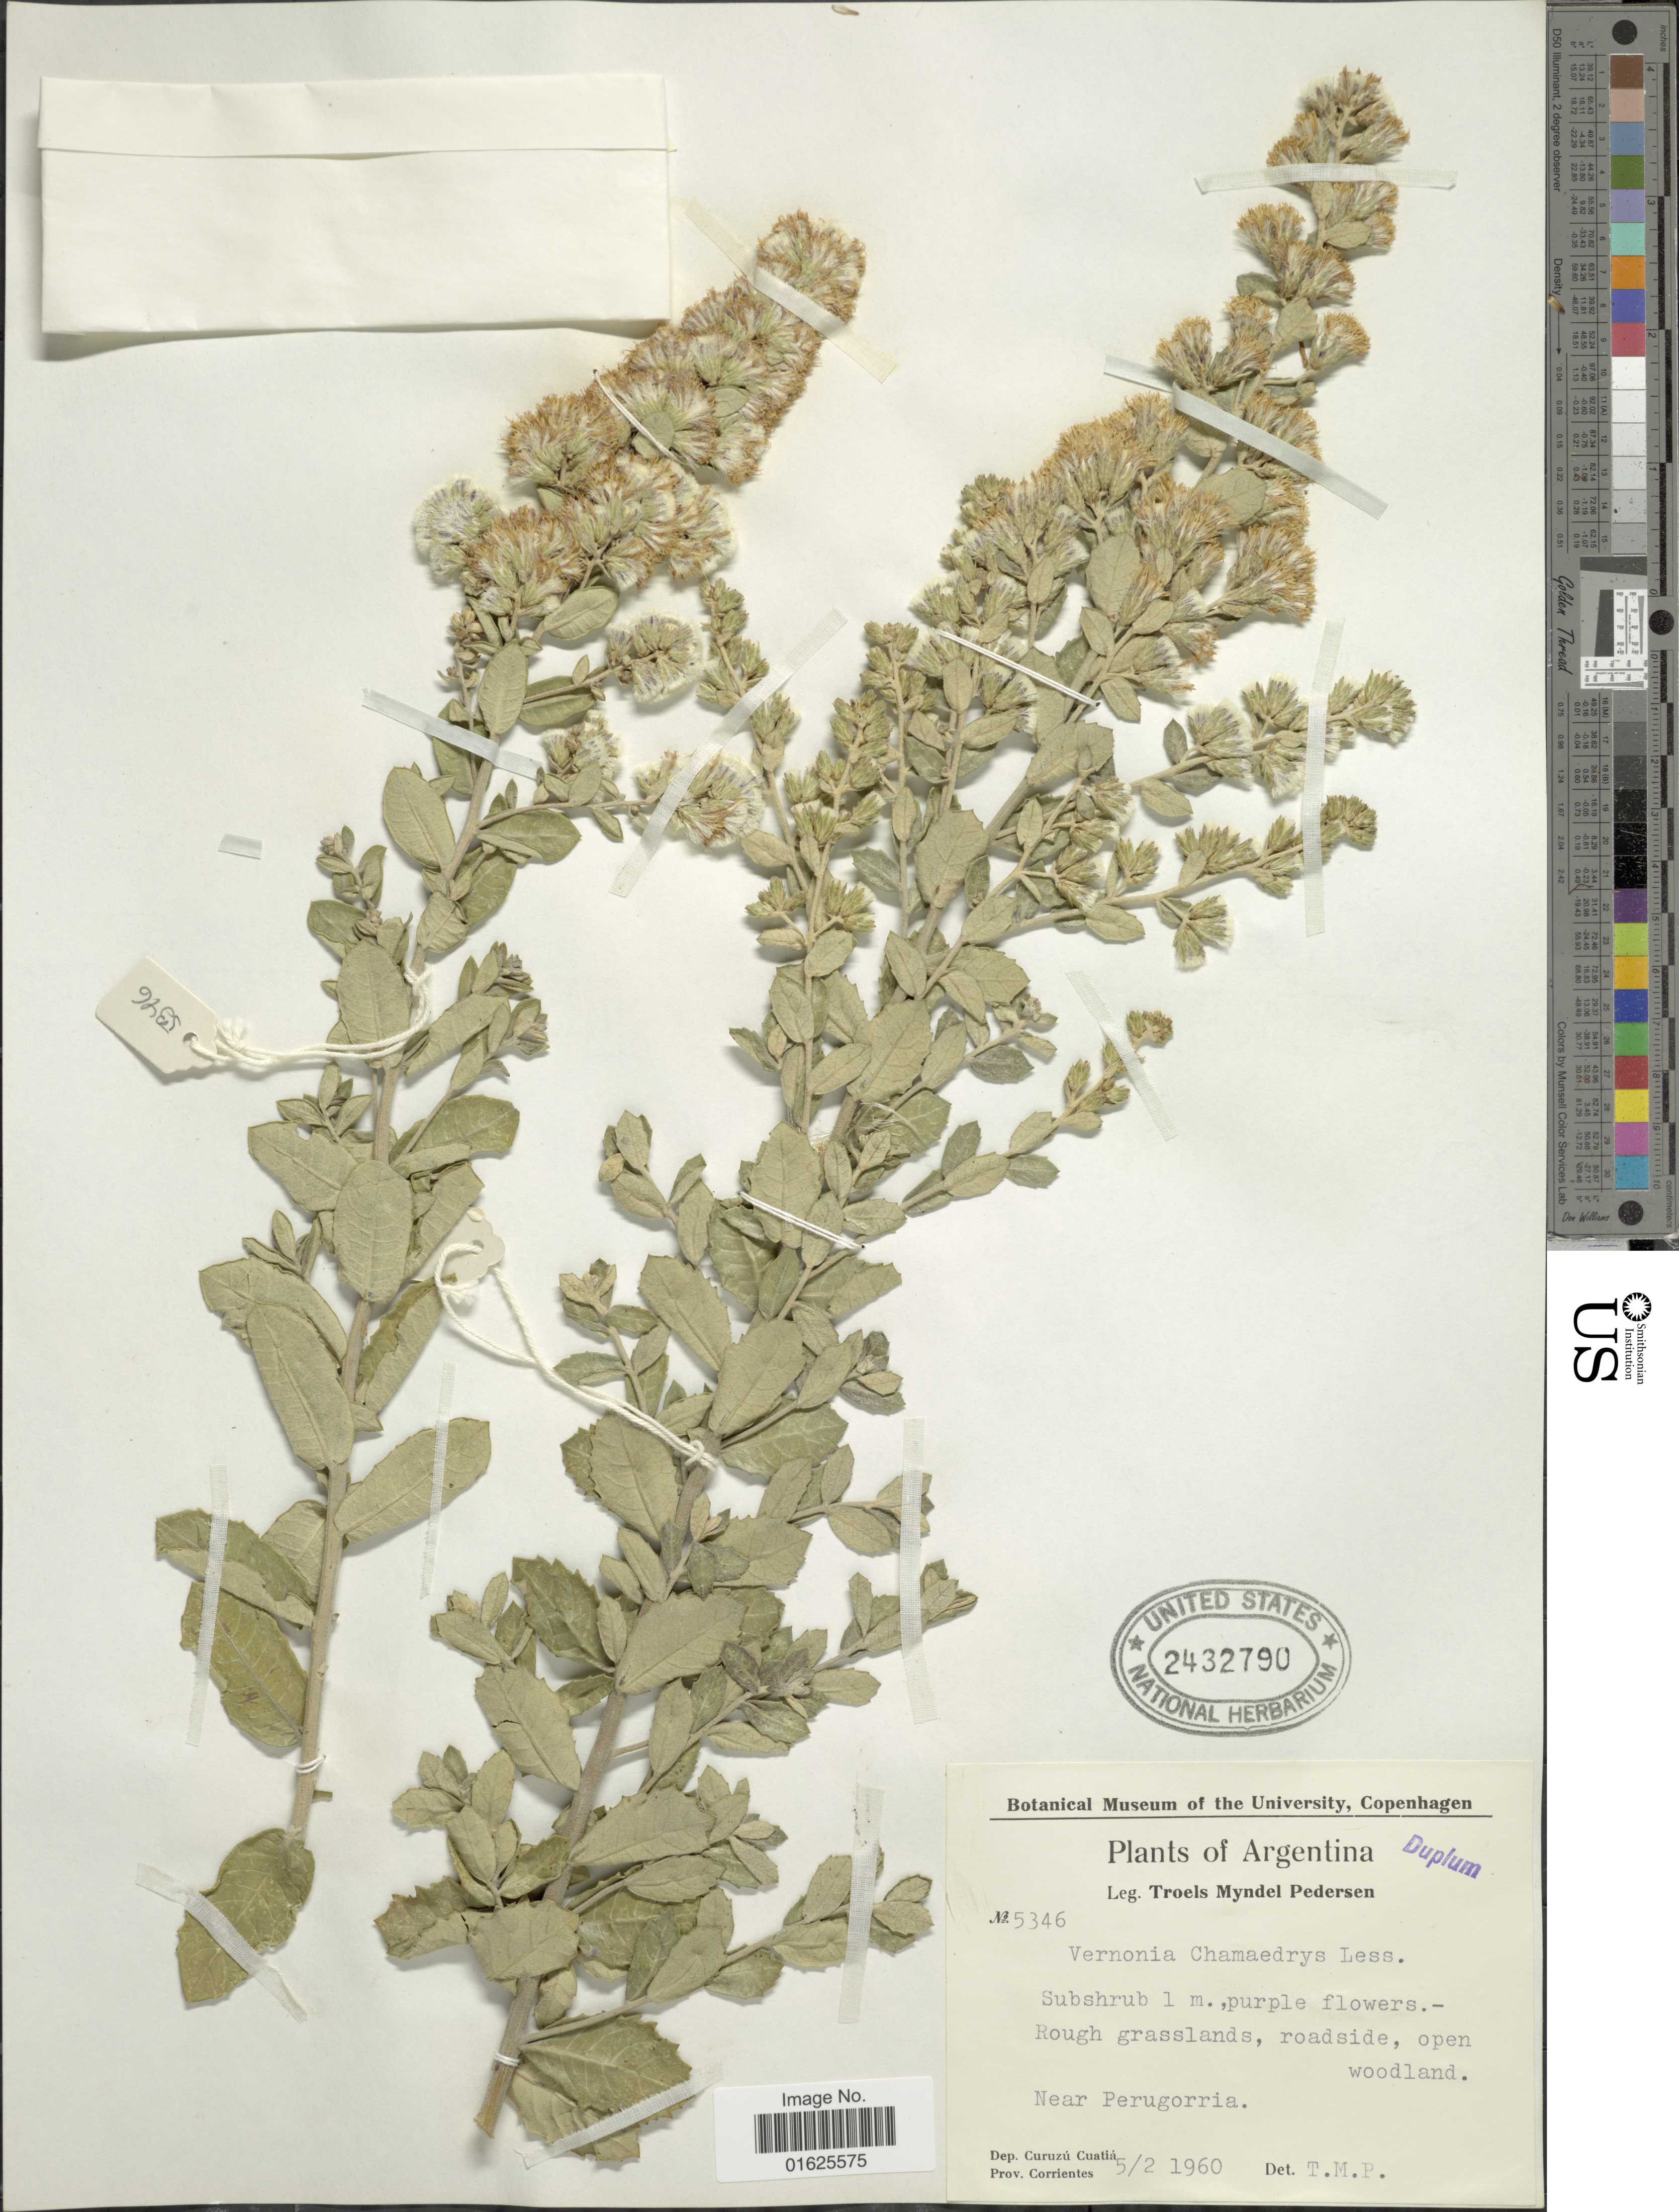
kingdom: Plantae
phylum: Tracheophyta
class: Magnoliopsida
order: Asterales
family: Asteraceae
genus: Vernonanthura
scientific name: Vernonanthura chamaedrys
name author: (Less.) H. Rob.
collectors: T. Pederson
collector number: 5346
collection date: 1960-02-05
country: Argentina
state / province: Corrientes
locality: Near Perugorria,Dep. Curuzú Cuatiá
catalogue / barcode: US 2432790